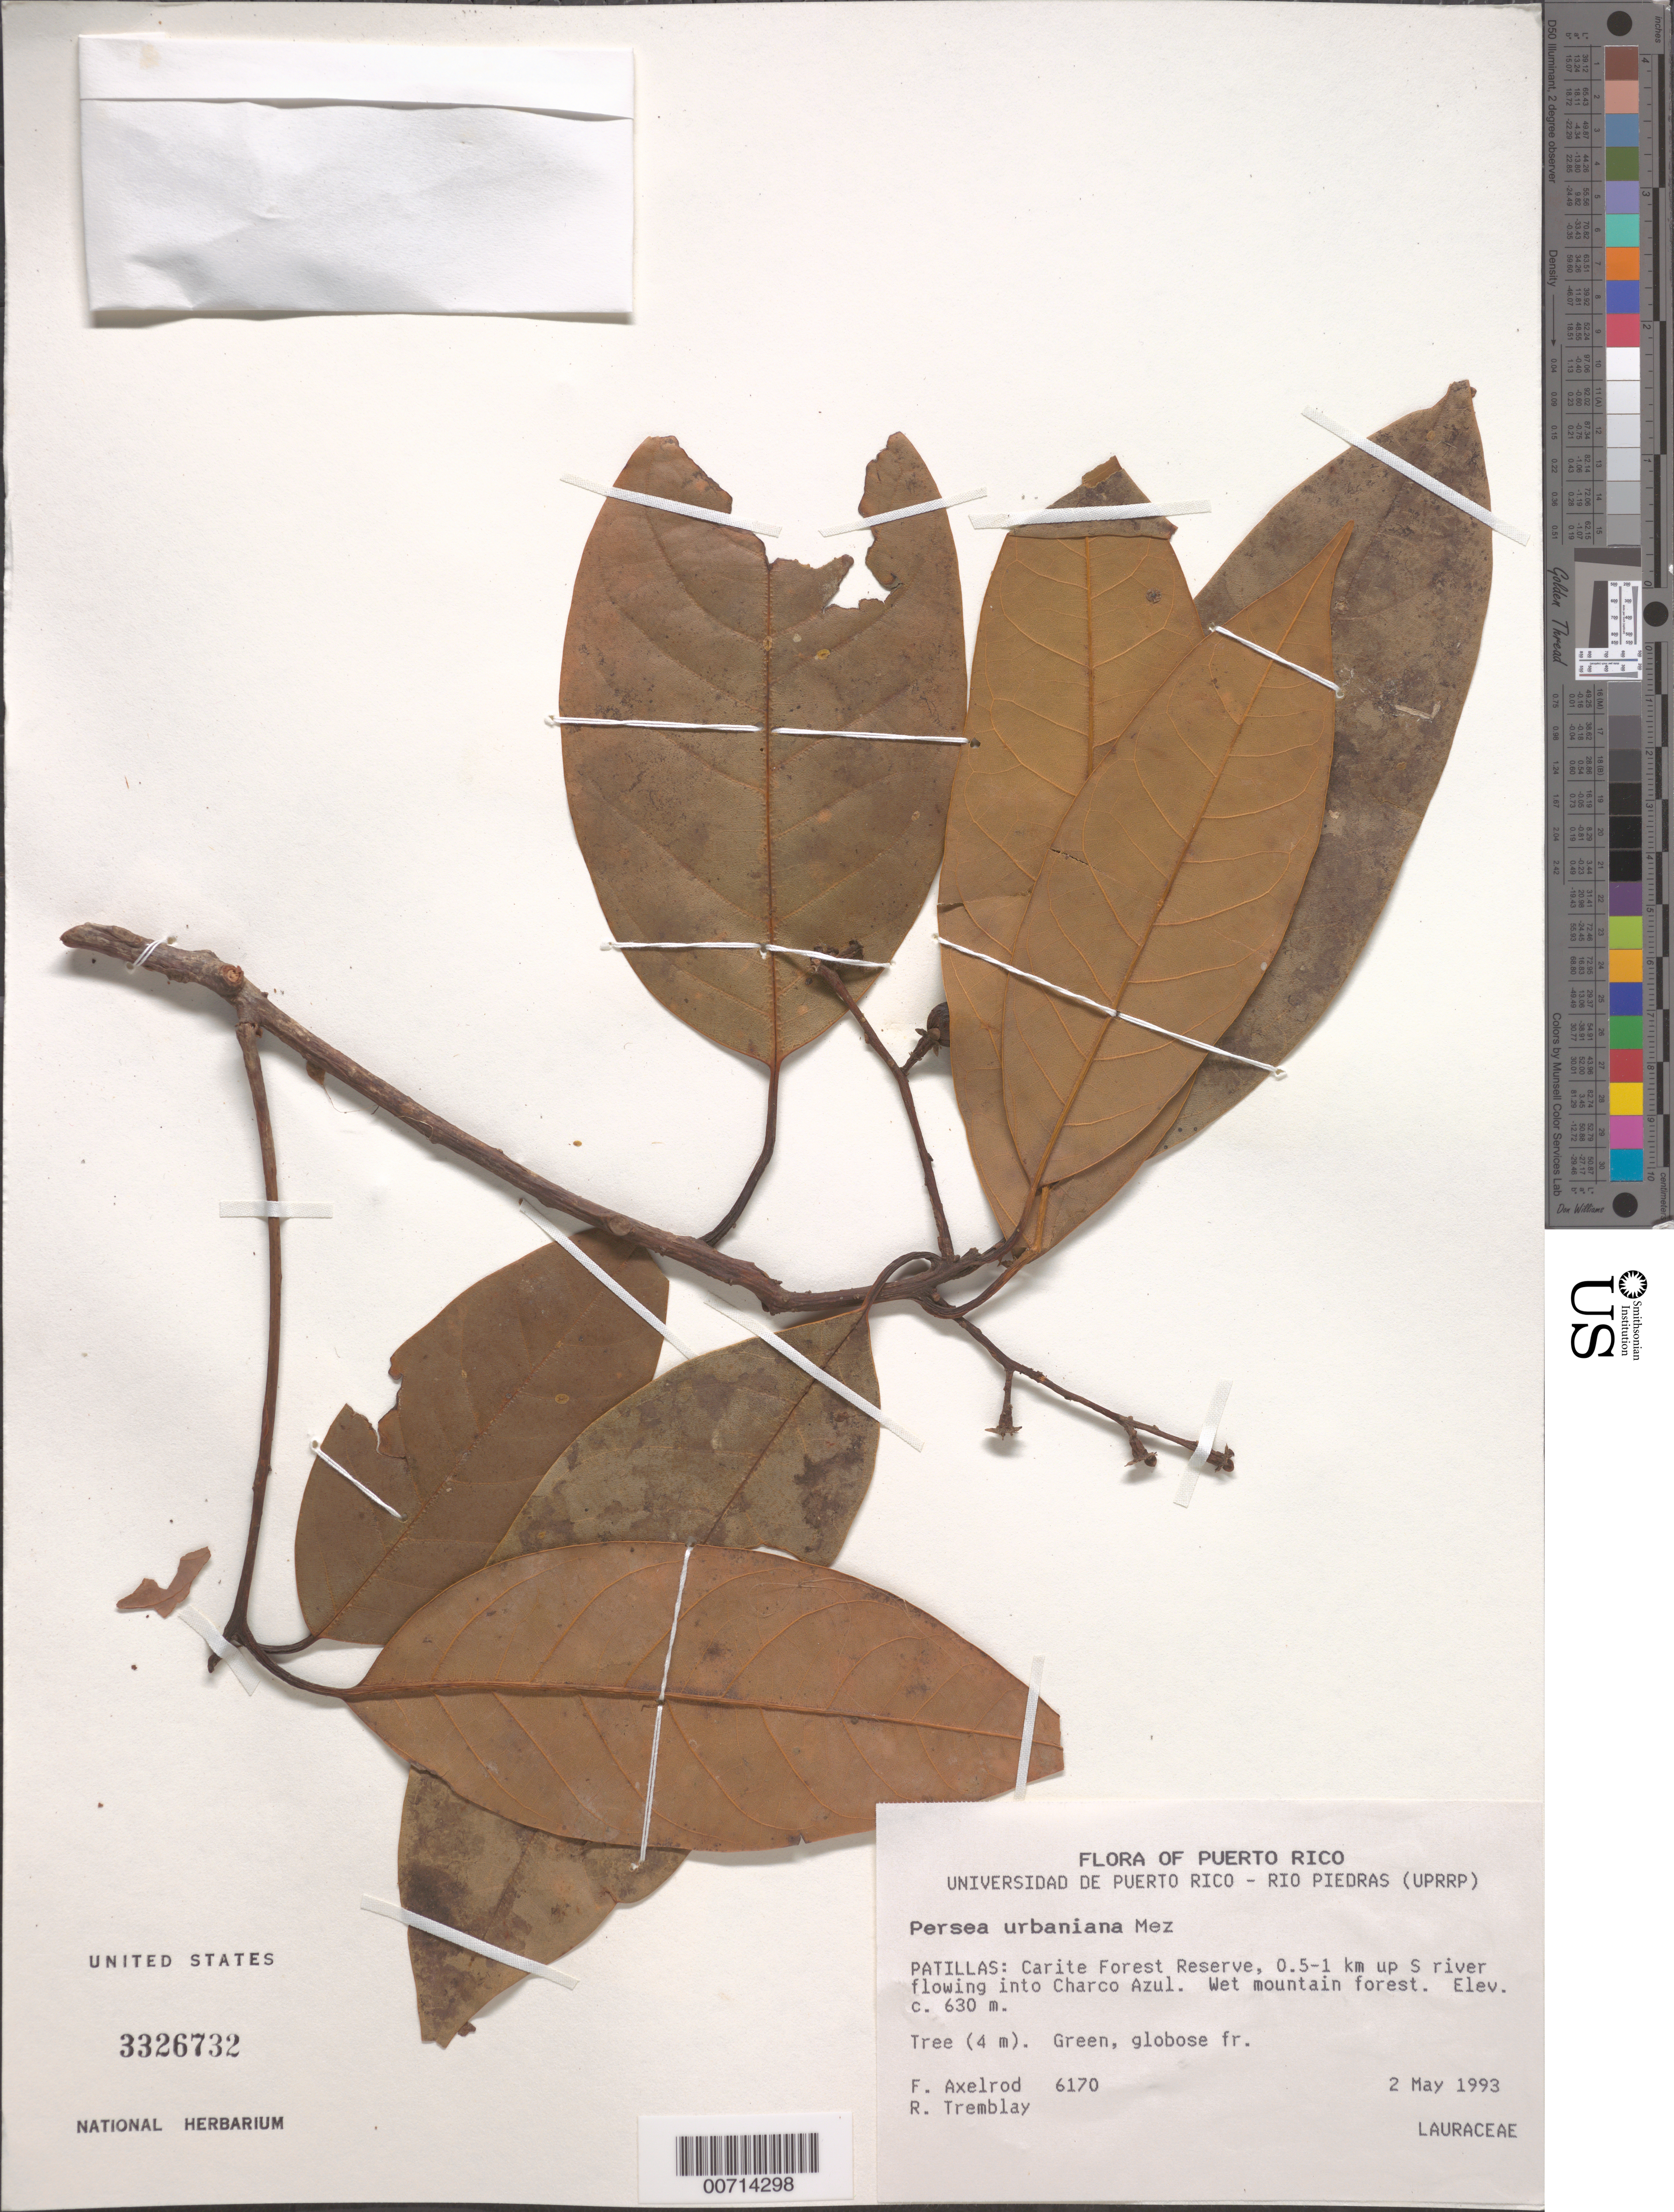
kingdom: Plantae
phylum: Tracheophyta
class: Magnoliopsida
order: Laurales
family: Lauraceae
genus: Persea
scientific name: Persea urbaniana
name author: Mez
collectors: F. S. Axelrod & R. L. Tremblay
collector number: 6170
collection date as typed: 02 May 1993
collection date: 1993-05-02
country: Puerto Rico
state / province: Patillas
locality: Patillas: Carite Forest Reserve, 0.5-1 km up S river flowing into Charco Azul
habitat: Wet mountain forest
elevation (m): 630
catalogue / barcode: US 3326732